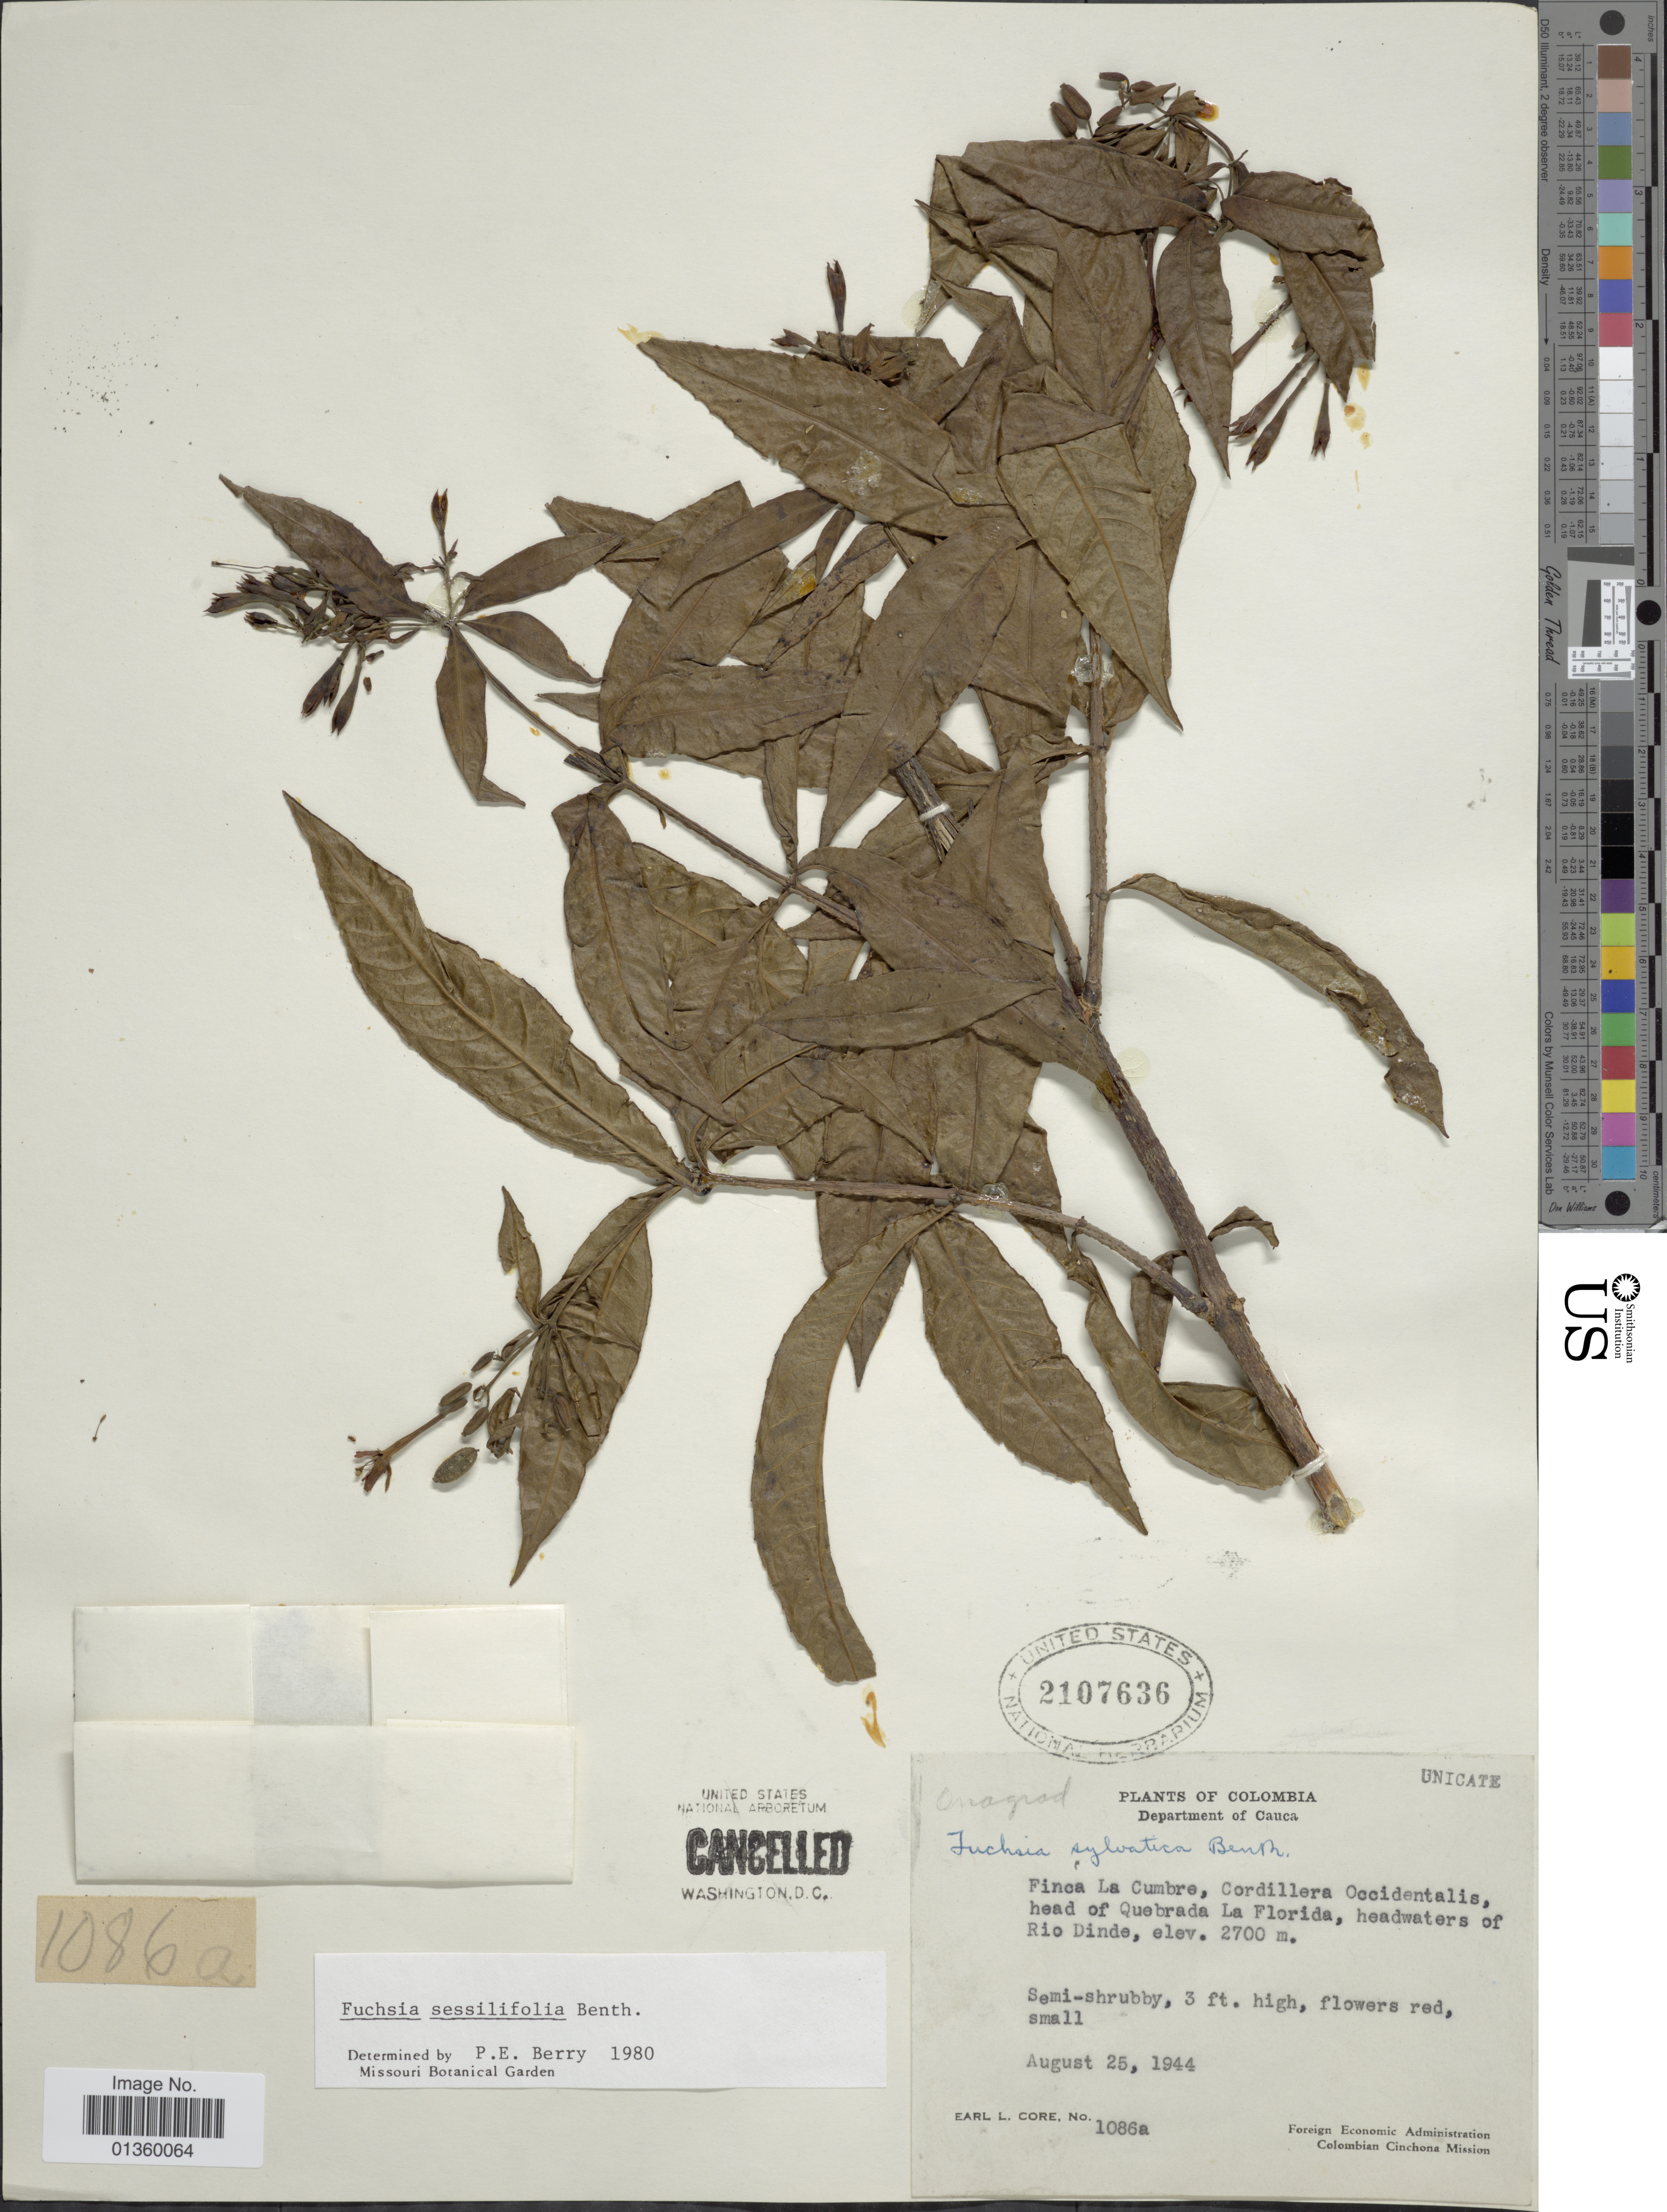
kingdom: Plantae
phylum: Tracheophyta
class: Magnoliopsida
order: Myrtales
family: Onagraceae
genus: Fuchsia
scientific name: Fuchsia sessilifolia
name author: Benth.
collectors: E. L. Core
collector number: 1086a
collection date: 1944-08-25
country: Colombia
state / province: Cauca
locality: Finca La Cumbre, Cordillera Occidentalis, head of Quebrada La Florida, headwaters of Rio Dinde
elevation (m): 2700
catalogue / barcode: US 2107636